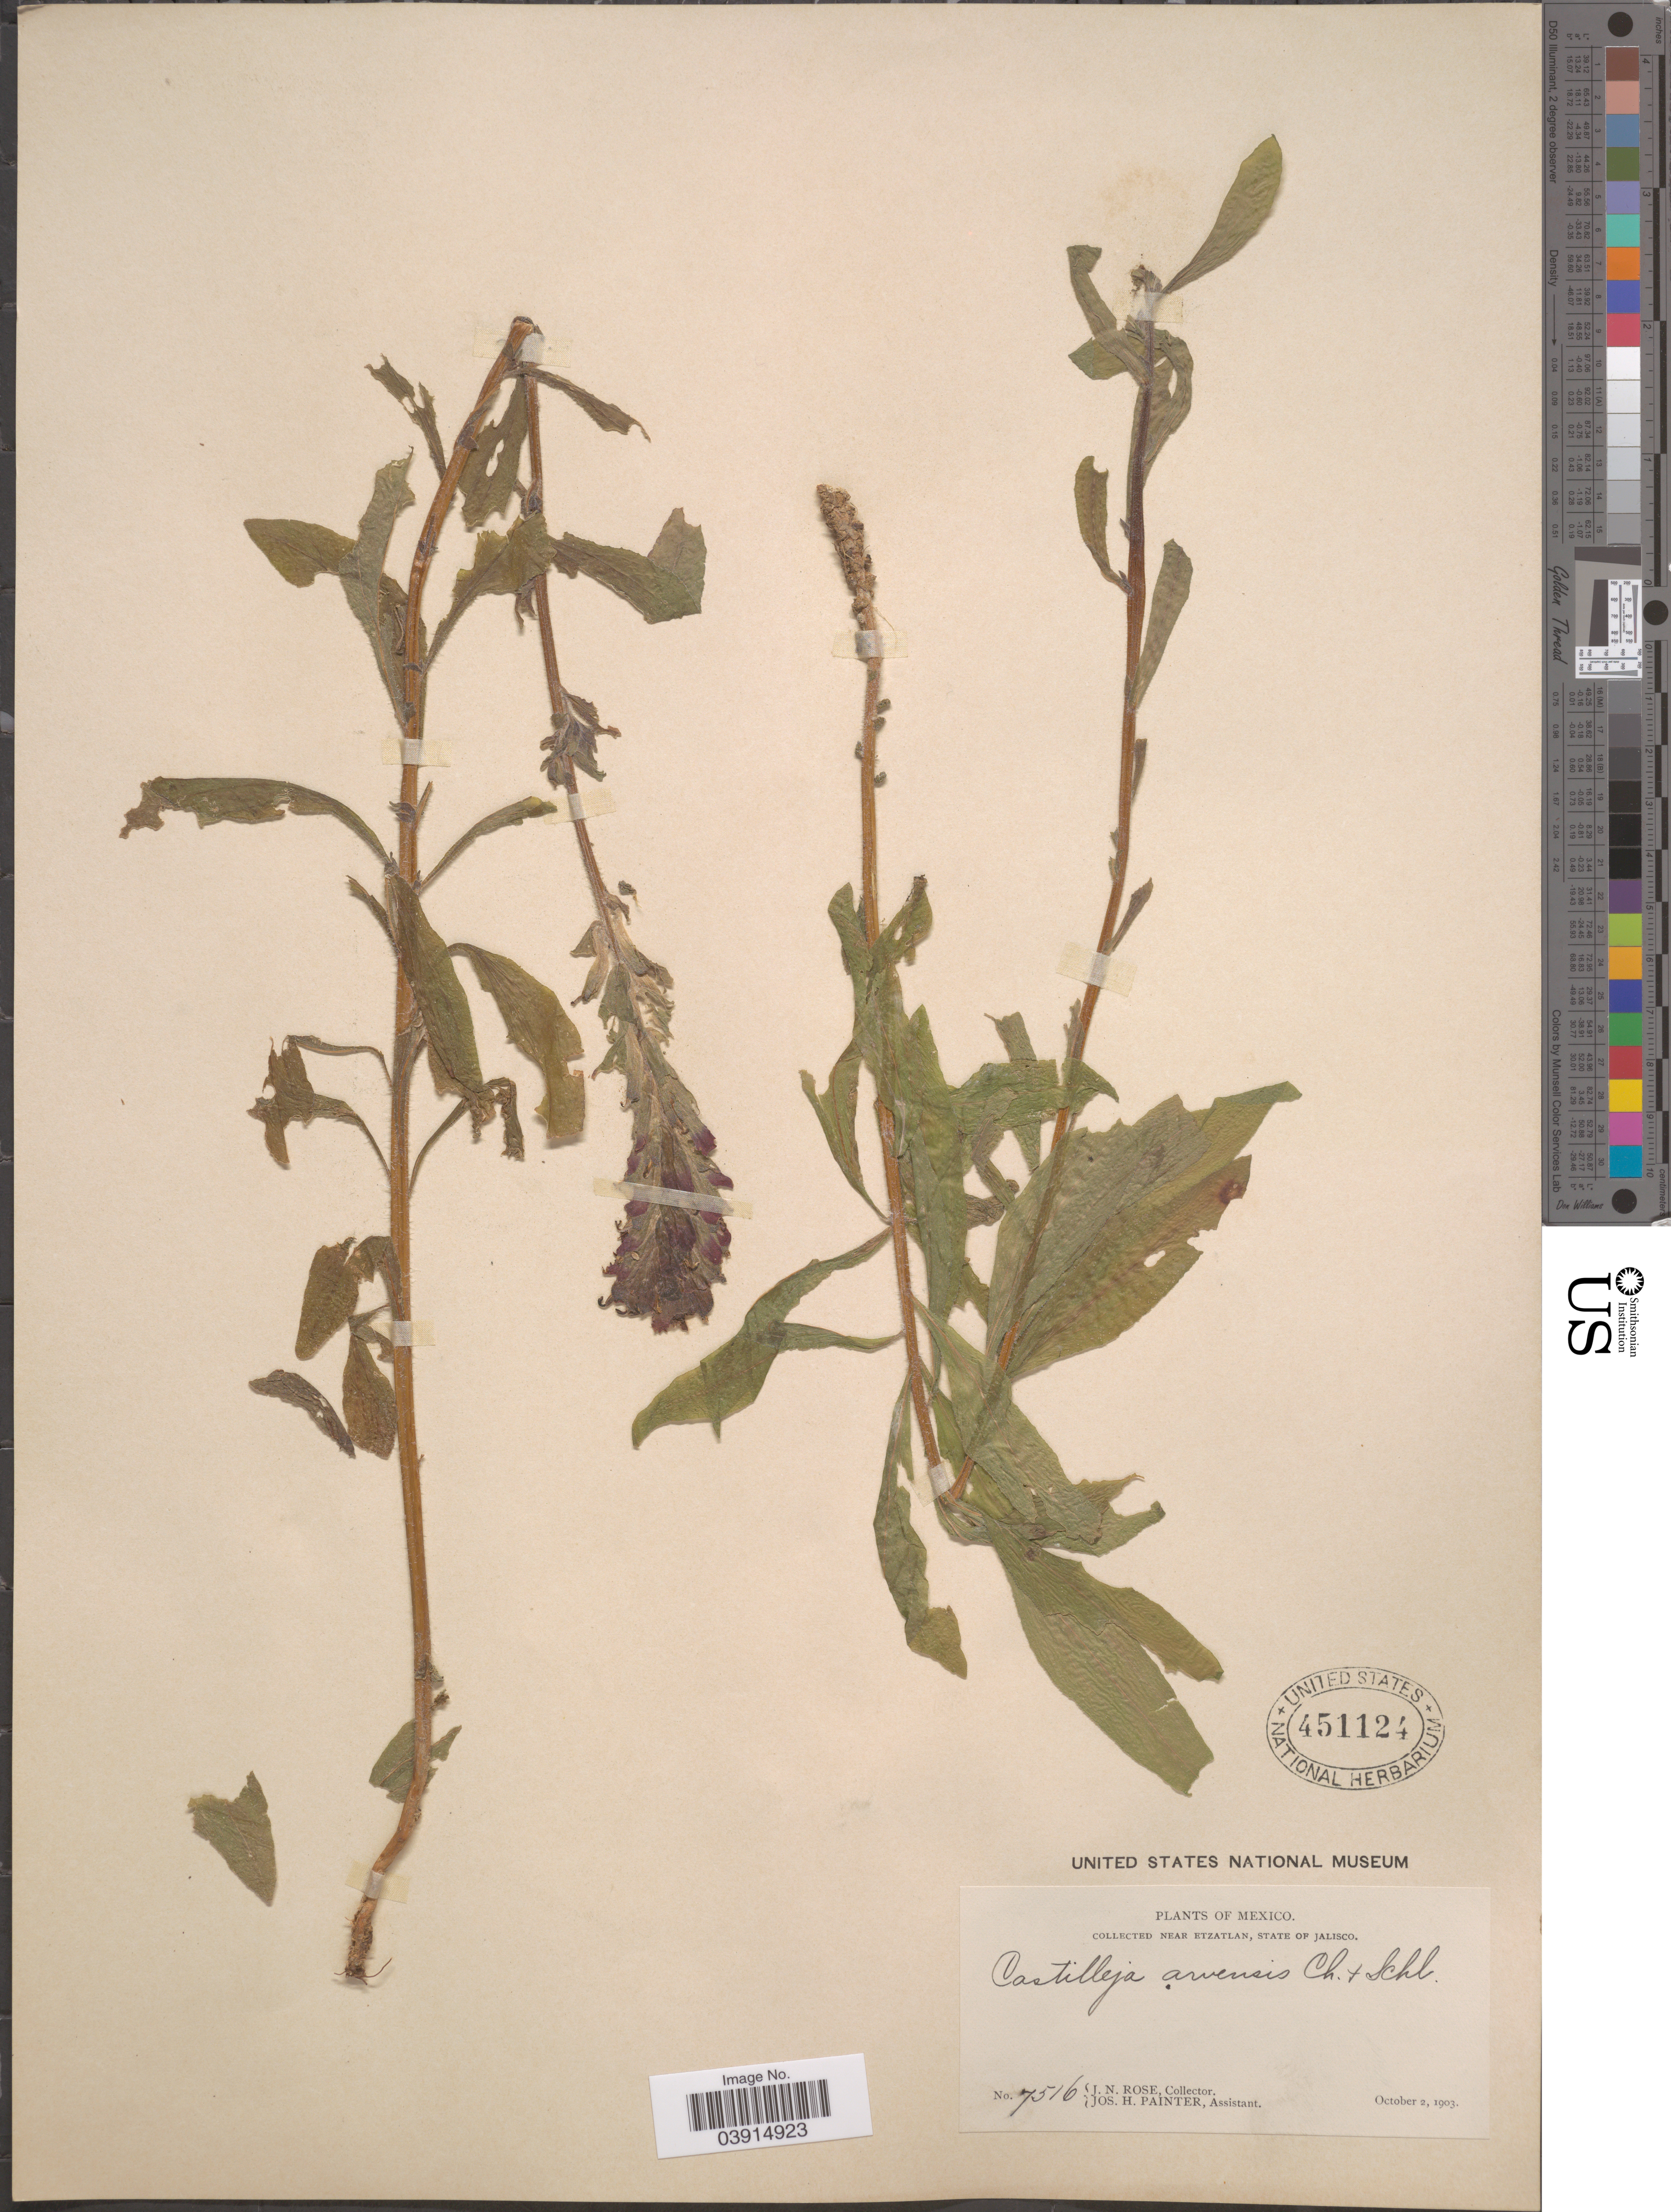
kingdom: Plantae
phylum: Tracheophyta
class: Magnoliopsida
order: Lamiales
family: Orobanchaceae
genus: Castilleja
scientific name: Castilleja arvensis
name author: Schltdl. & Cham.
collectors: J. N. Rose & J. H. Painter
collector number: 7516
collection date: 1903-10-02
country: Mexico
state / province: Jalisco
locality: Near Etzatlan.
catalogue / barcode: US 451124